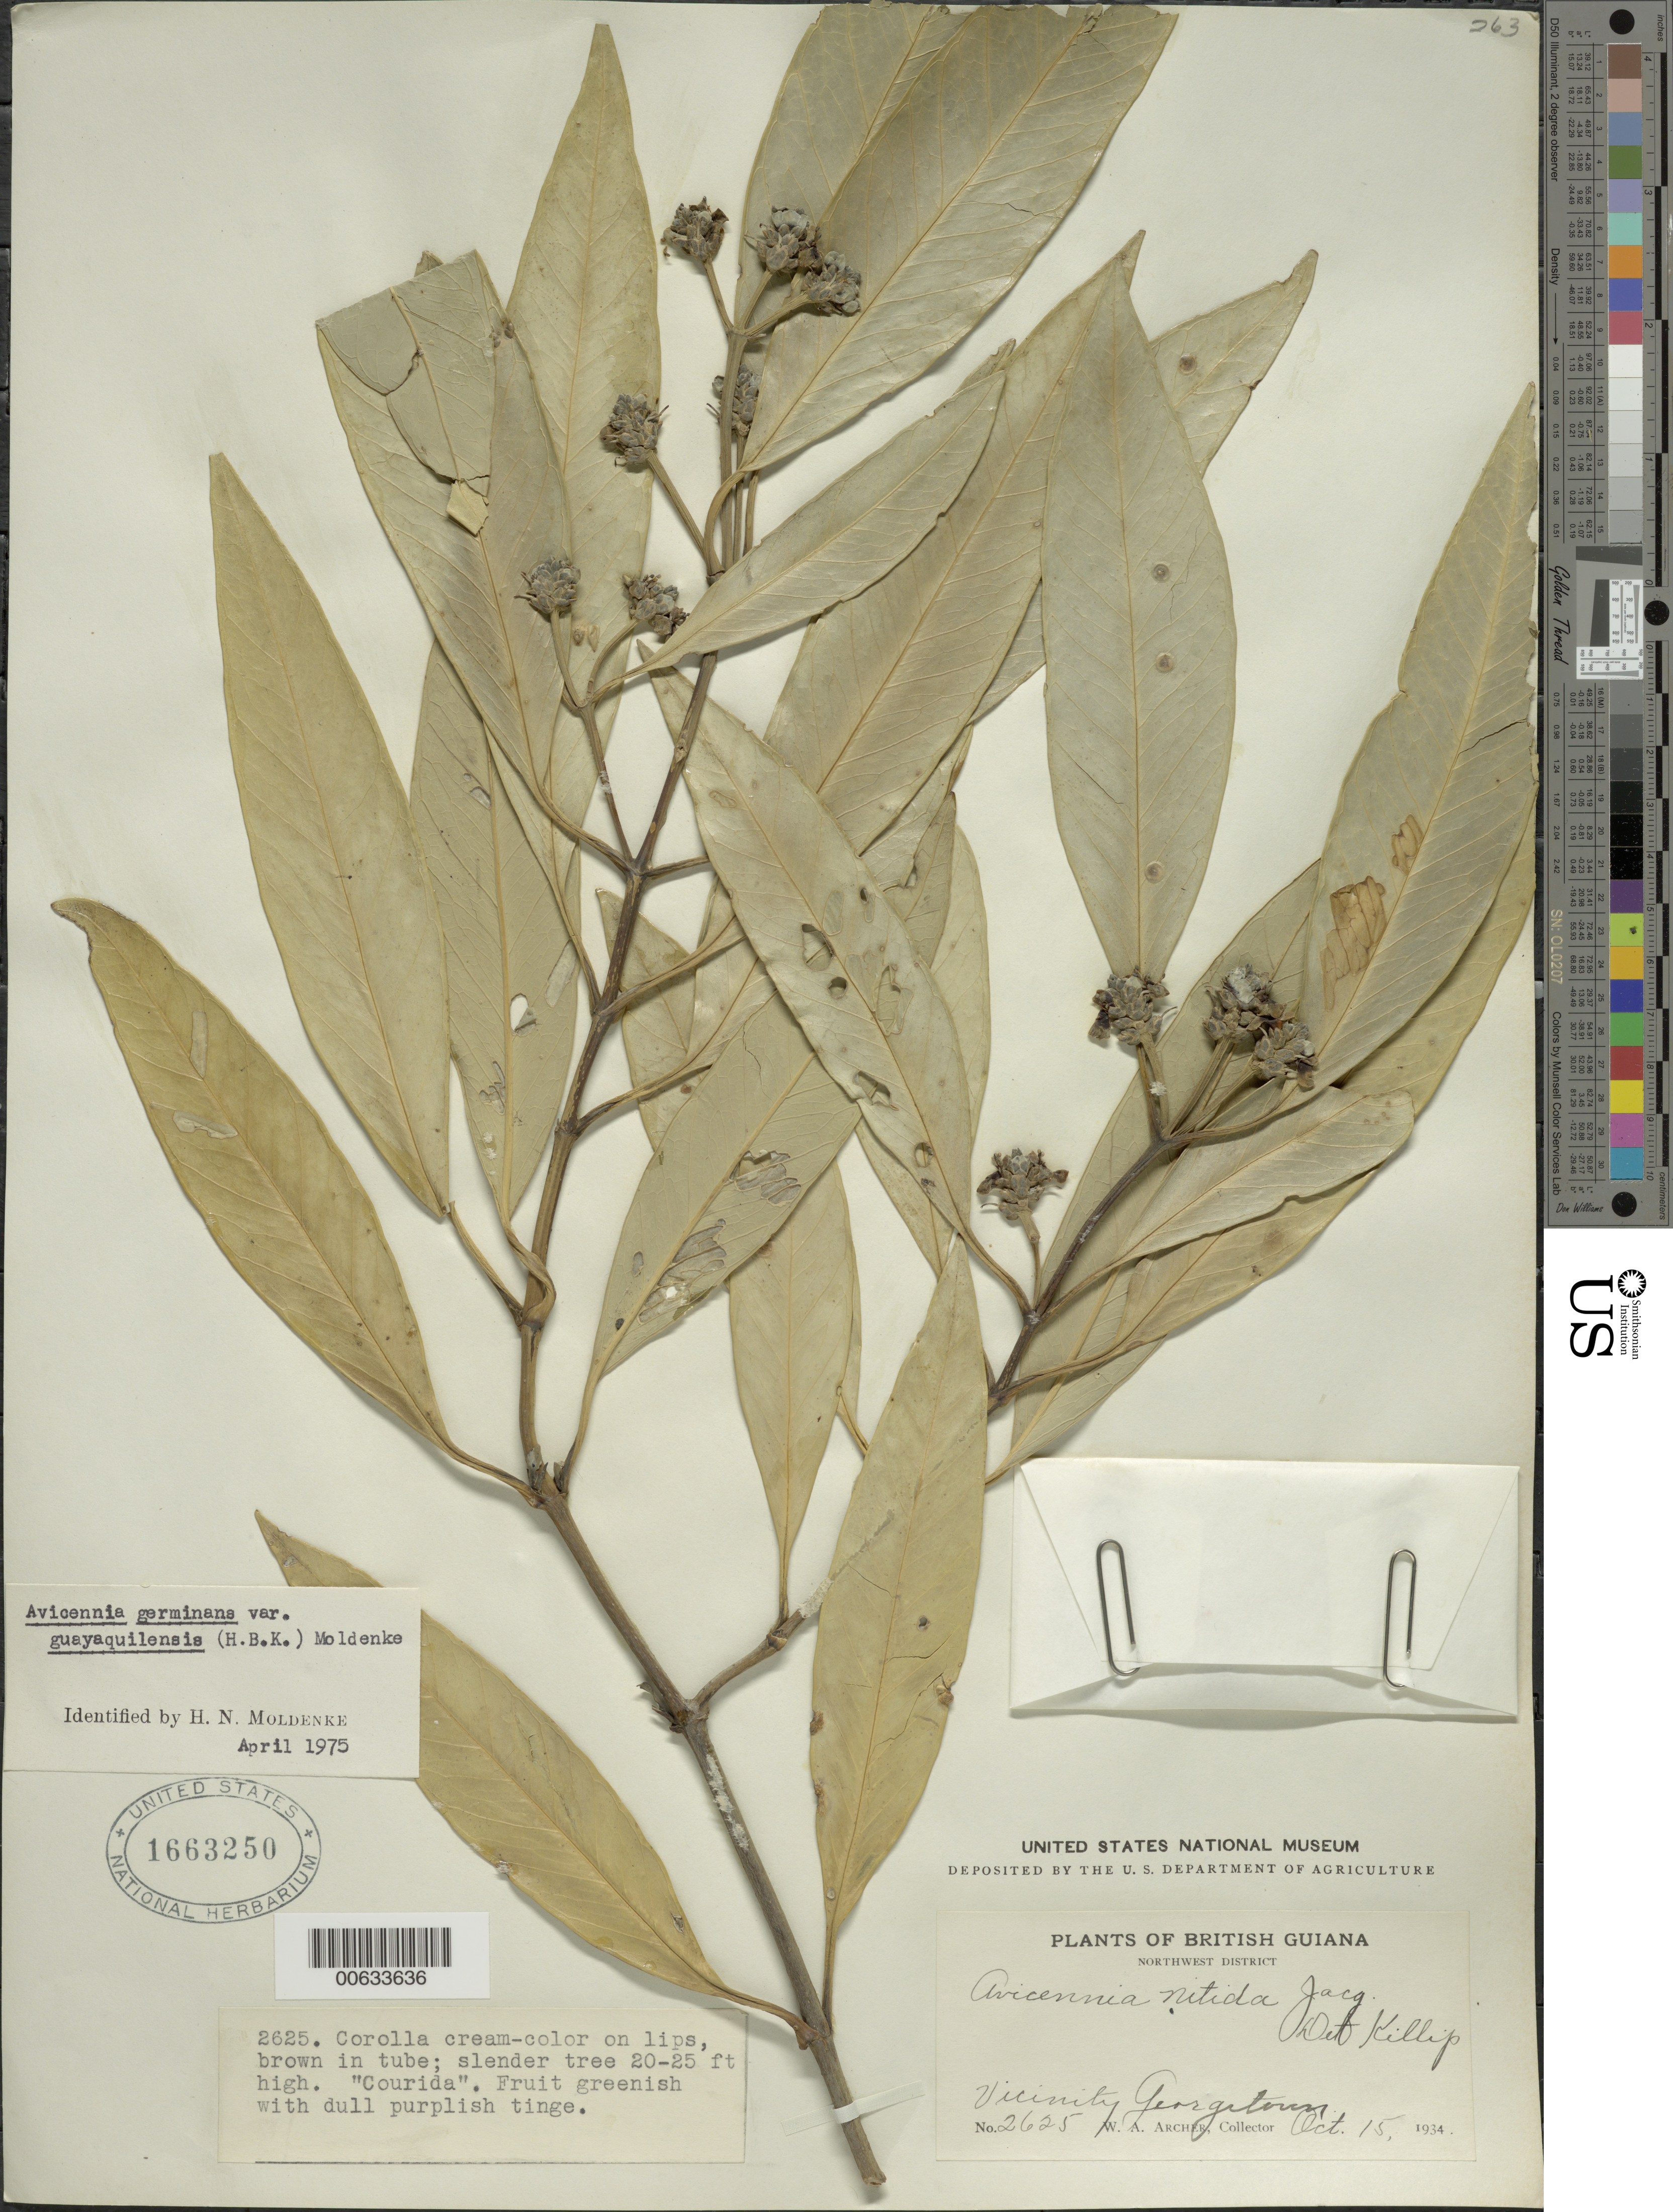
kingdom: Plantae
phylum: Tracheophyta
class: Magnoliopsida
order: Lamiales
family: Acanthaceae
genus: Avicennia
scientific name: Avicennia germinans var. guayaquilensis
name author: (L.) L.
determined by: Moldenke, H. N.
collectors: W. A. Archer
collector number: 2625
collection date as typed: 15-Oct-34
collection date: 1934-10-15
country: Guyana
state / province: Demerara-Mahaica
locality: Georgetown, vic.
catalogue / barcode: US 1663250